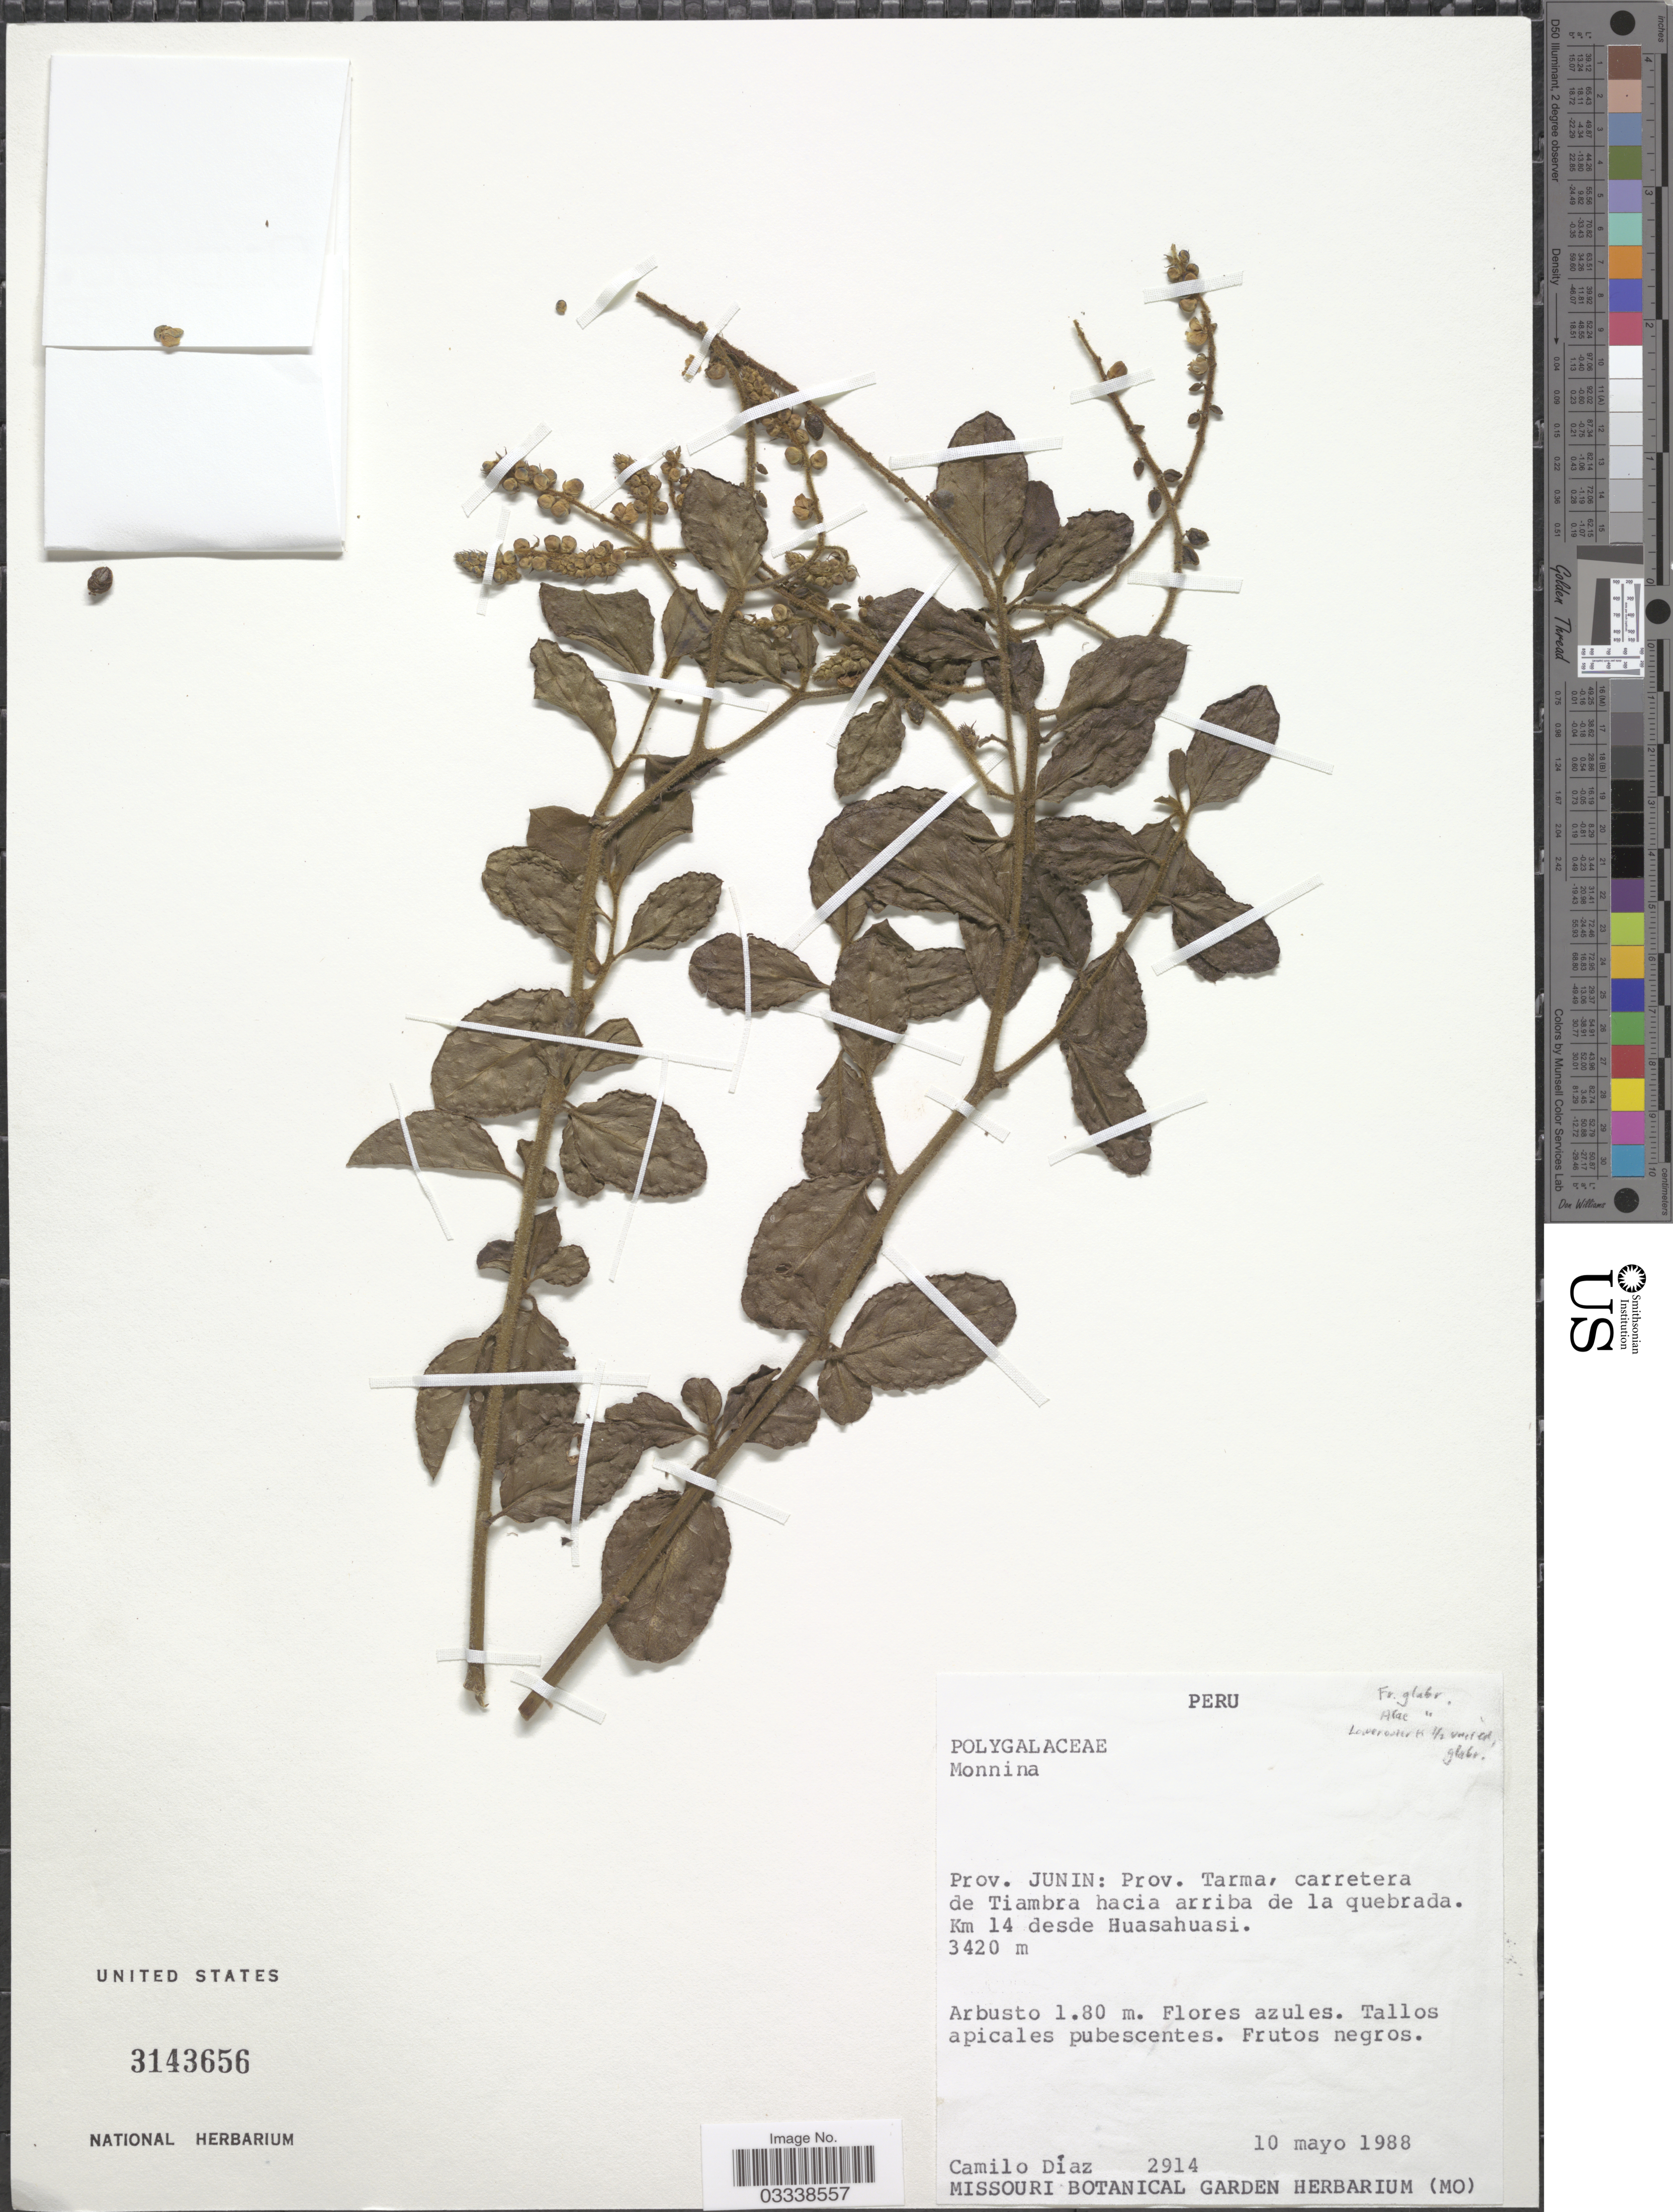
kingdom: Plantae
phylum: Tracheophyta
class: Magnoliopsida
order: Fabales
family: Polygalaceae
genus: Monnina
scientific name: Monnina sp.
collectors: C. Díaz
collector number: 2914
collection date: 1988-05-10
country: Peru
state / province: Junín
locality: Prov. Tarma, carretera de Tiambra hacia arriba de la quebrada. Km 14 desde Huasahuasi.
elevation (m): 3420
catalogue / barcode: US 3143656